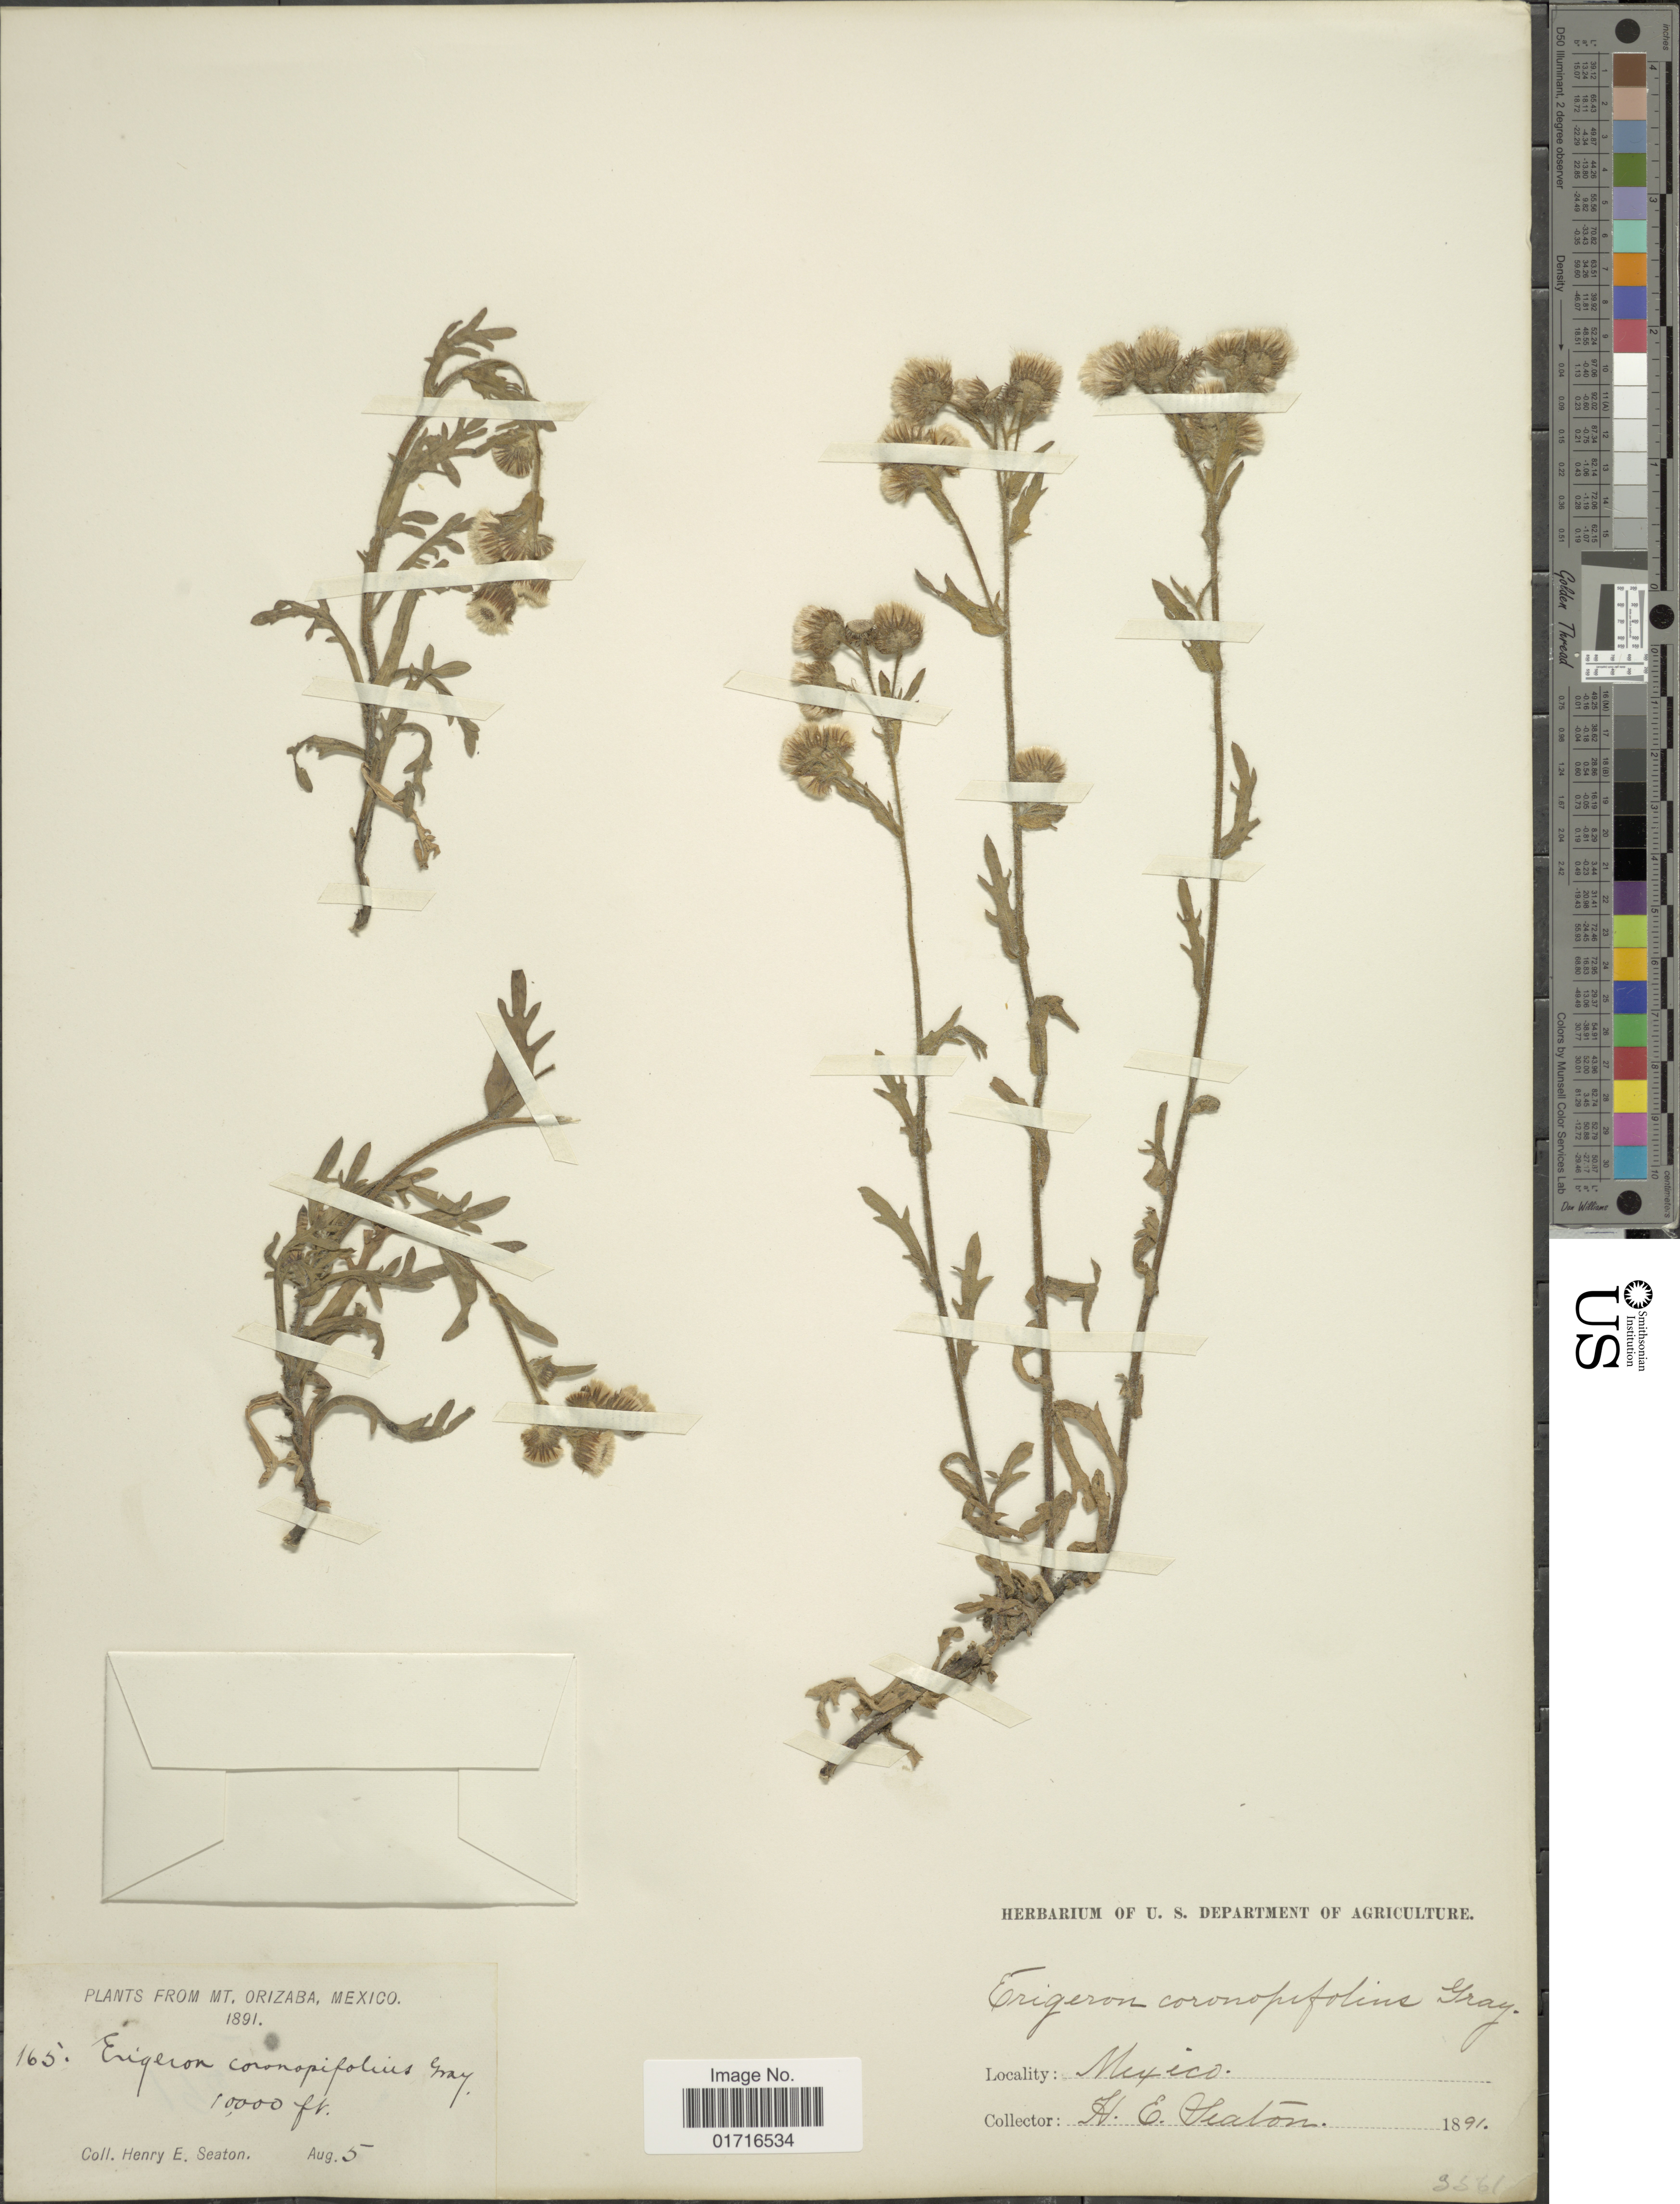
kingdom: Plantae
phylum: Tracheophyta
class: Magnoliopsida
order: Asterales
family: Asteraceae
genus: Conyza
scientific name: Conyza coronopifolia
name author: Kunth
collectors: H. E. Seaton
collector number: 165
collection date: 1891-08-05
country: Mexico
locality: Mt. Orizaba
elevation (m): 3048